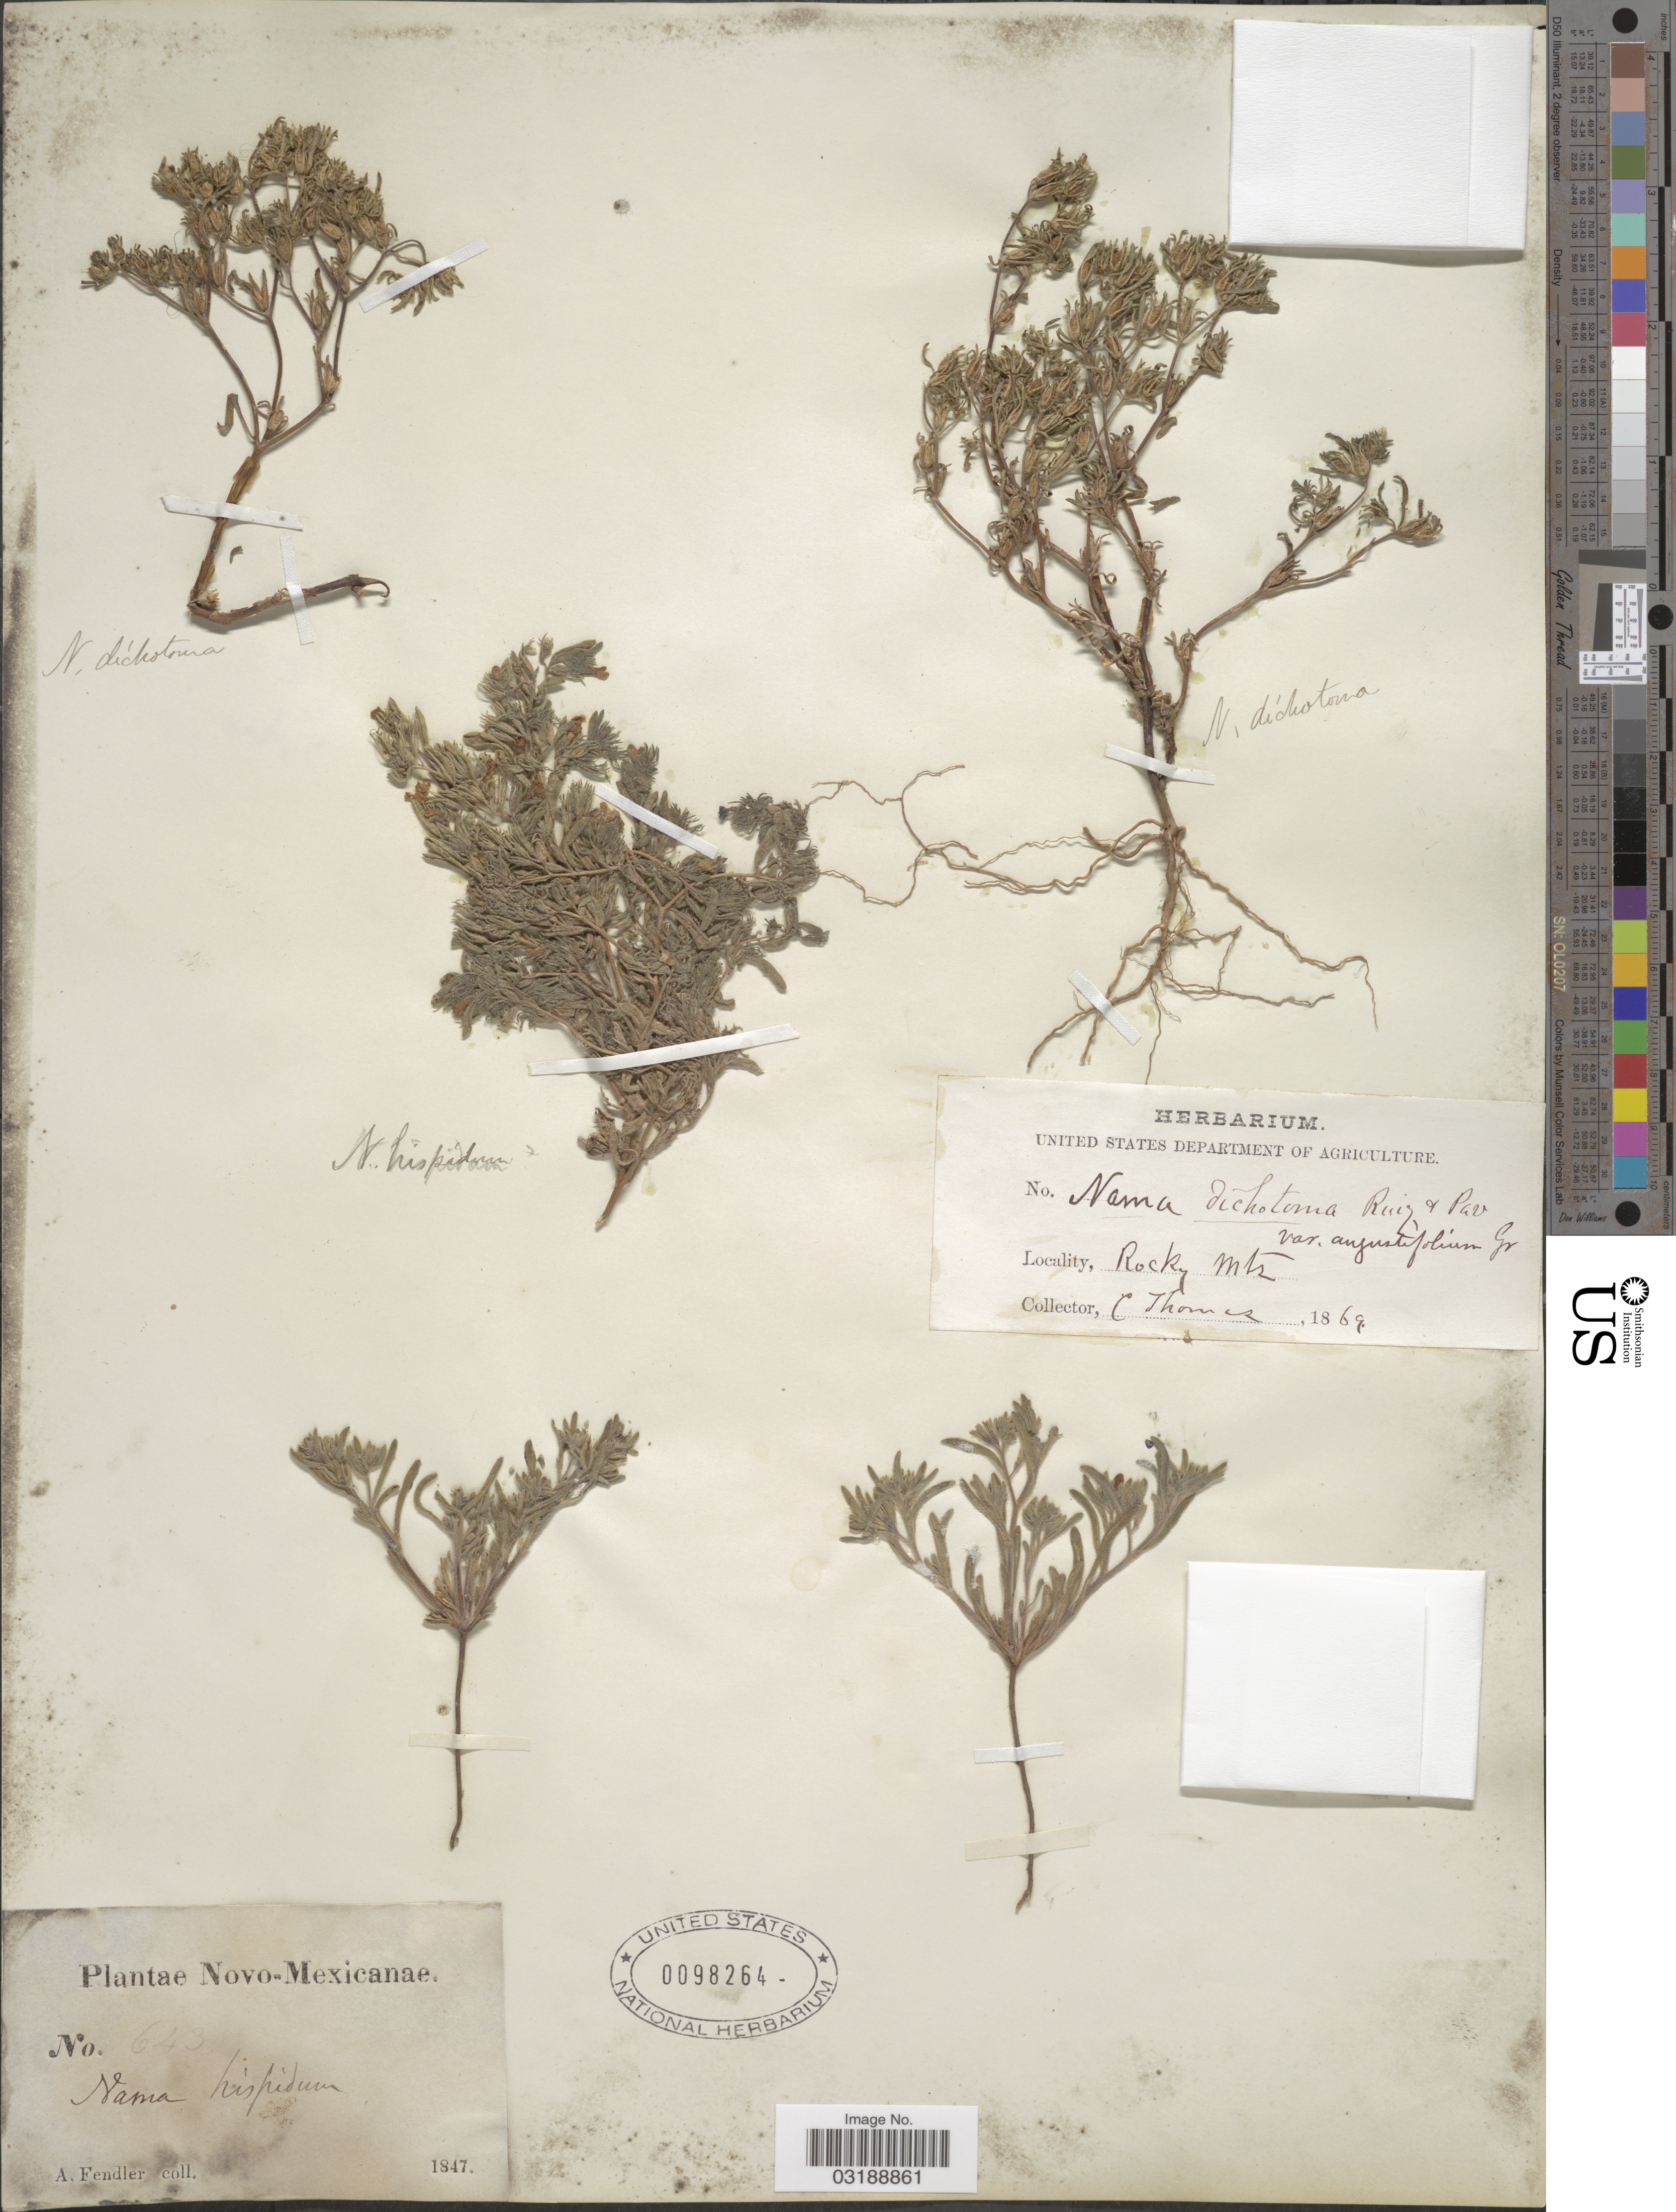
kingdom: Plantae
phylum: Tracheophyta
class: Magnoliopsida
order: Boraginales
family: Namaceae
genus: Nama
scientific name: Nama hispida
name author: A. Gray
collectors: A. Fendler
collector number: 643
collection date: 1847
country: United States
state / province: New Mexico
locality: Novo-Mexicanae.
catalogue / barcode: US 98264